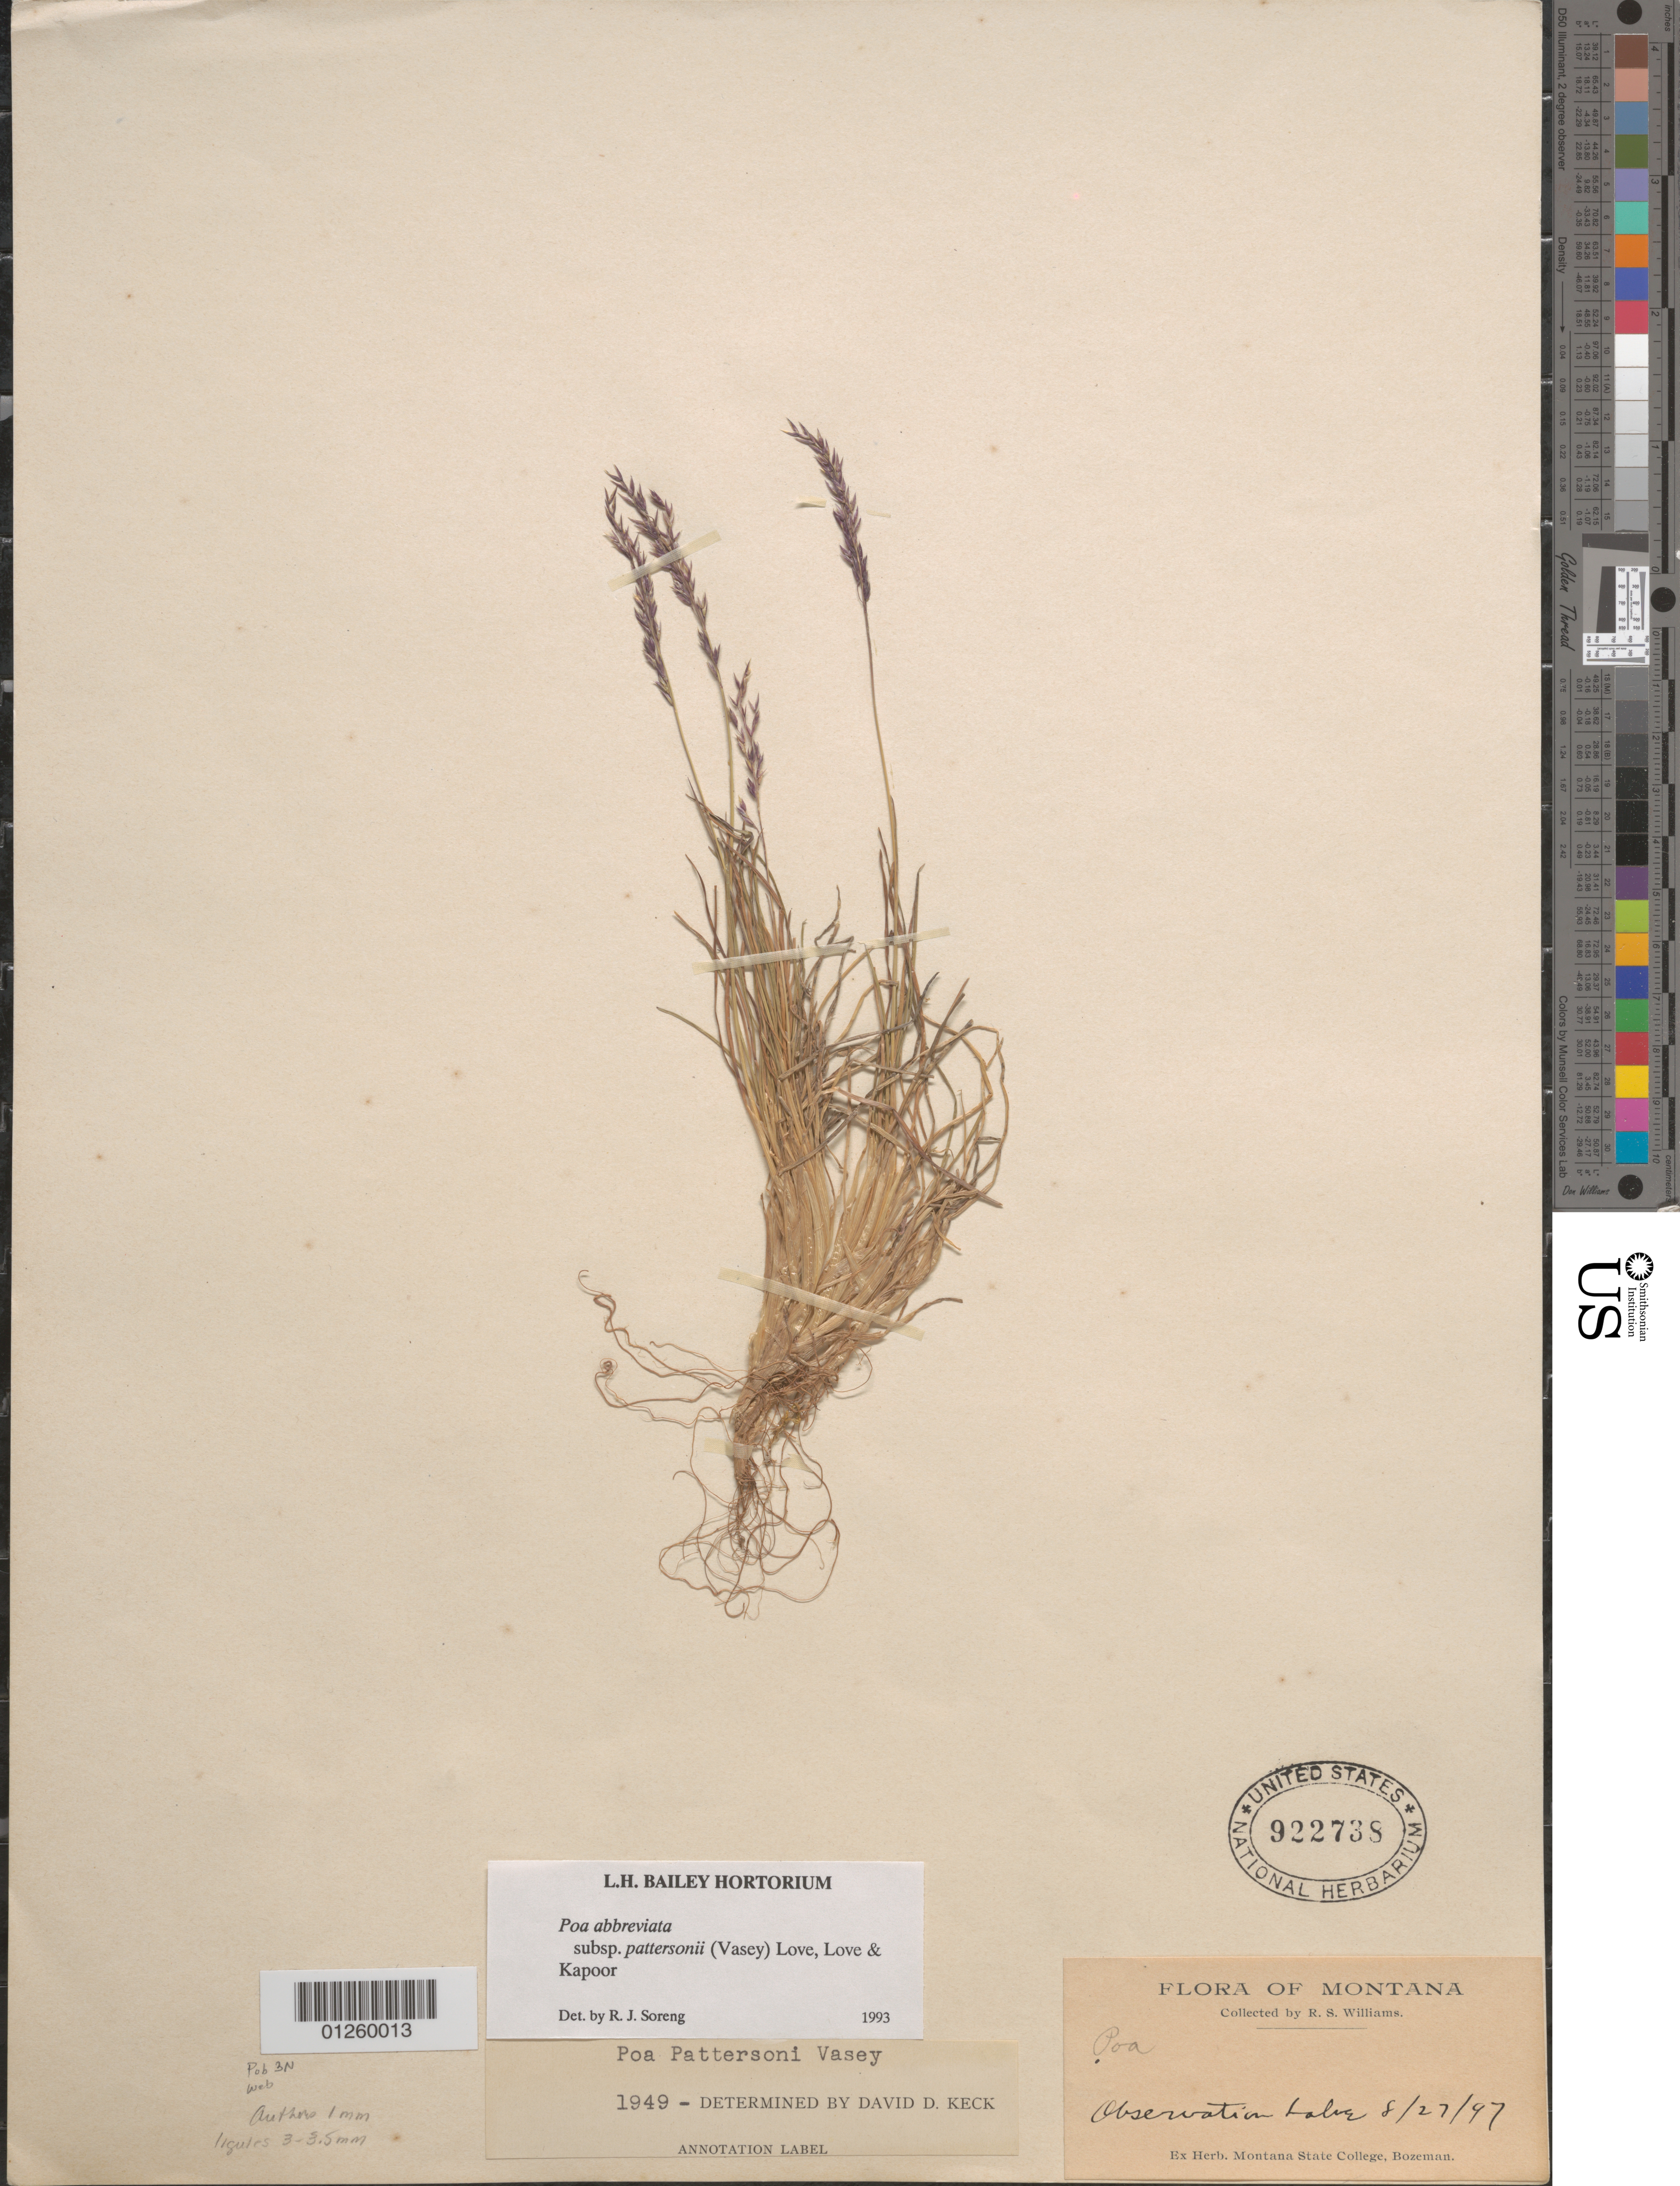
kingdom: Plantae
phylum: Tracheophyta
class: Liliopsida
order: Poales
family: Poaceae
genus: Poa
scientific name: Poa abbreviata subsp. pattersonii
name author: (Vasey) Á. Löve et al.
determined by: Soreng, Robert J., Research Associate (BOT), Smithsonian Institution - National Museum of Natural History (UNITED STATES)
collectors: R. S. Williams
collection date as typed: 8/27/97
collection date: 1997-08-27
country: United States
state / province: Montana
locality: Observation Lake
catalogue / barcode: US 922738